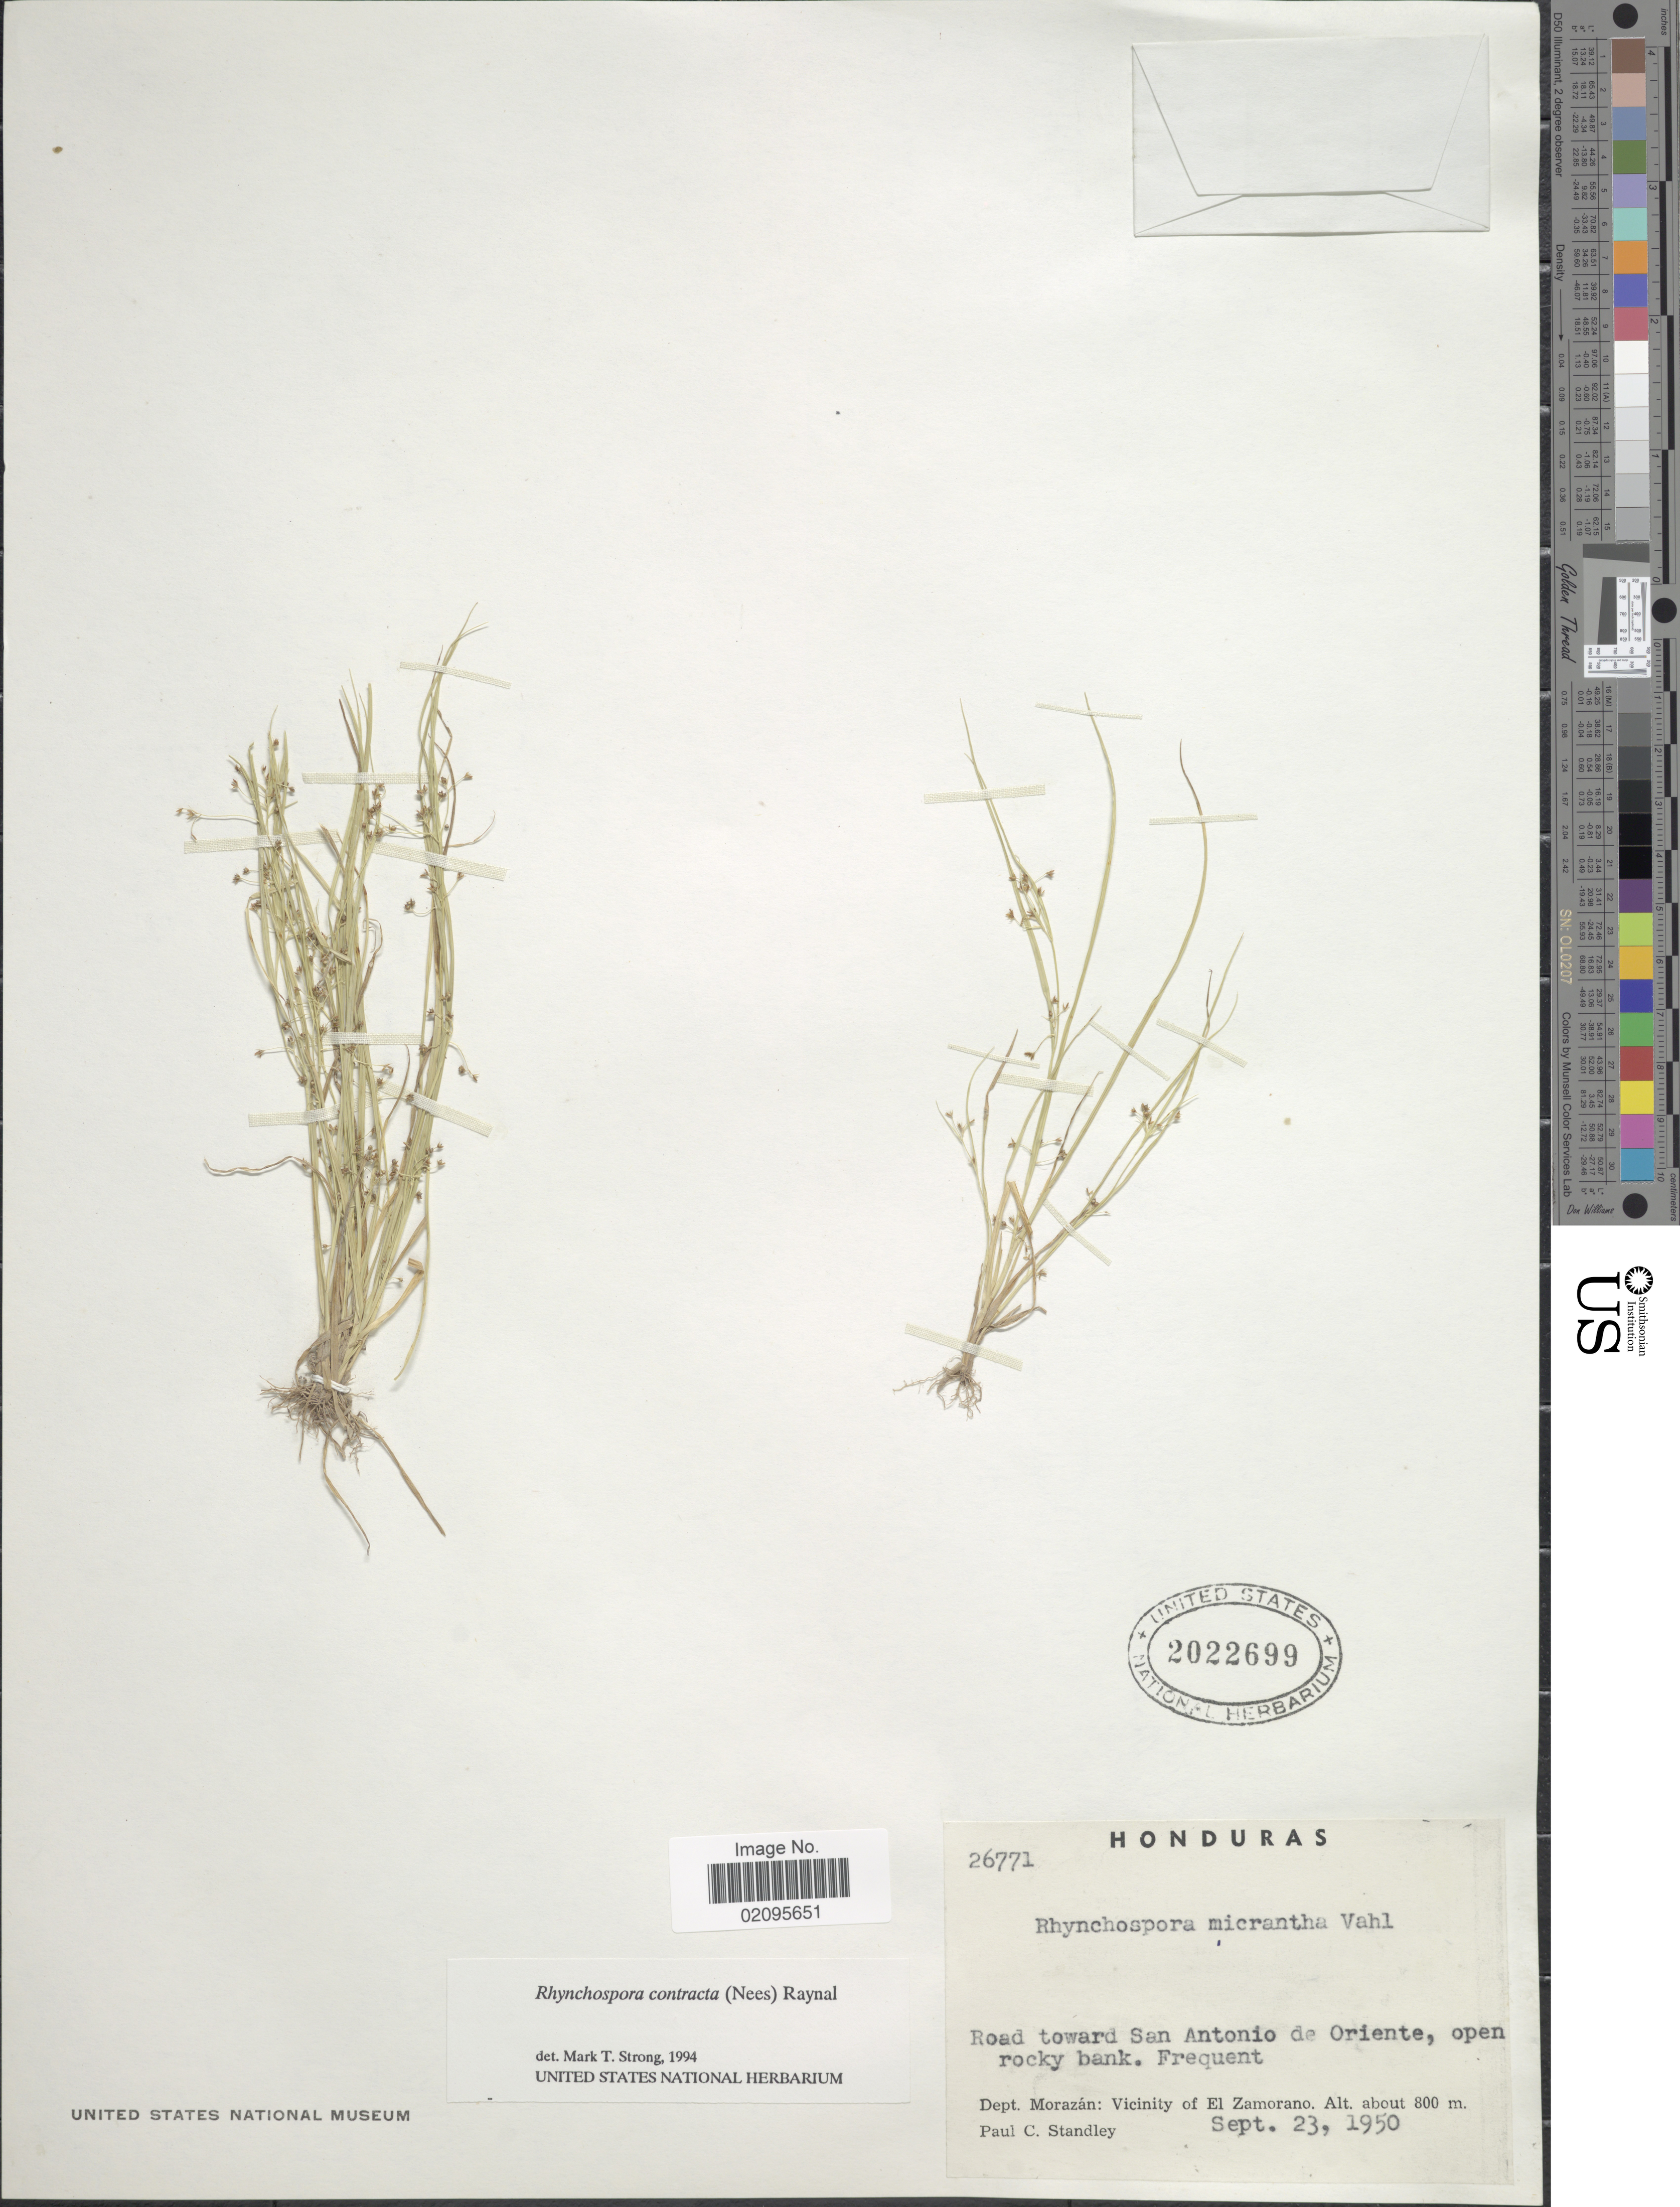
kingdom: Plantae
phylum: Tracheophyta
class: Liliopsida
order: Poales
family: Cyperaceae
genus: Rhynchospora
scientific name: Rhynchospora contracta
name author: (Nees) J. Raynal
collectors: P. C. Standley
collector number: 26771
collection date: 1950-09-23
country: Honduras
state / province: Fco. Morazán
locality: Road toward San Antonio de Oriente, open rocky bank, Dept. Morazan: Vicinity of El Zamorano.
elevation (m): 800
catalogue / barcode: US 2022699